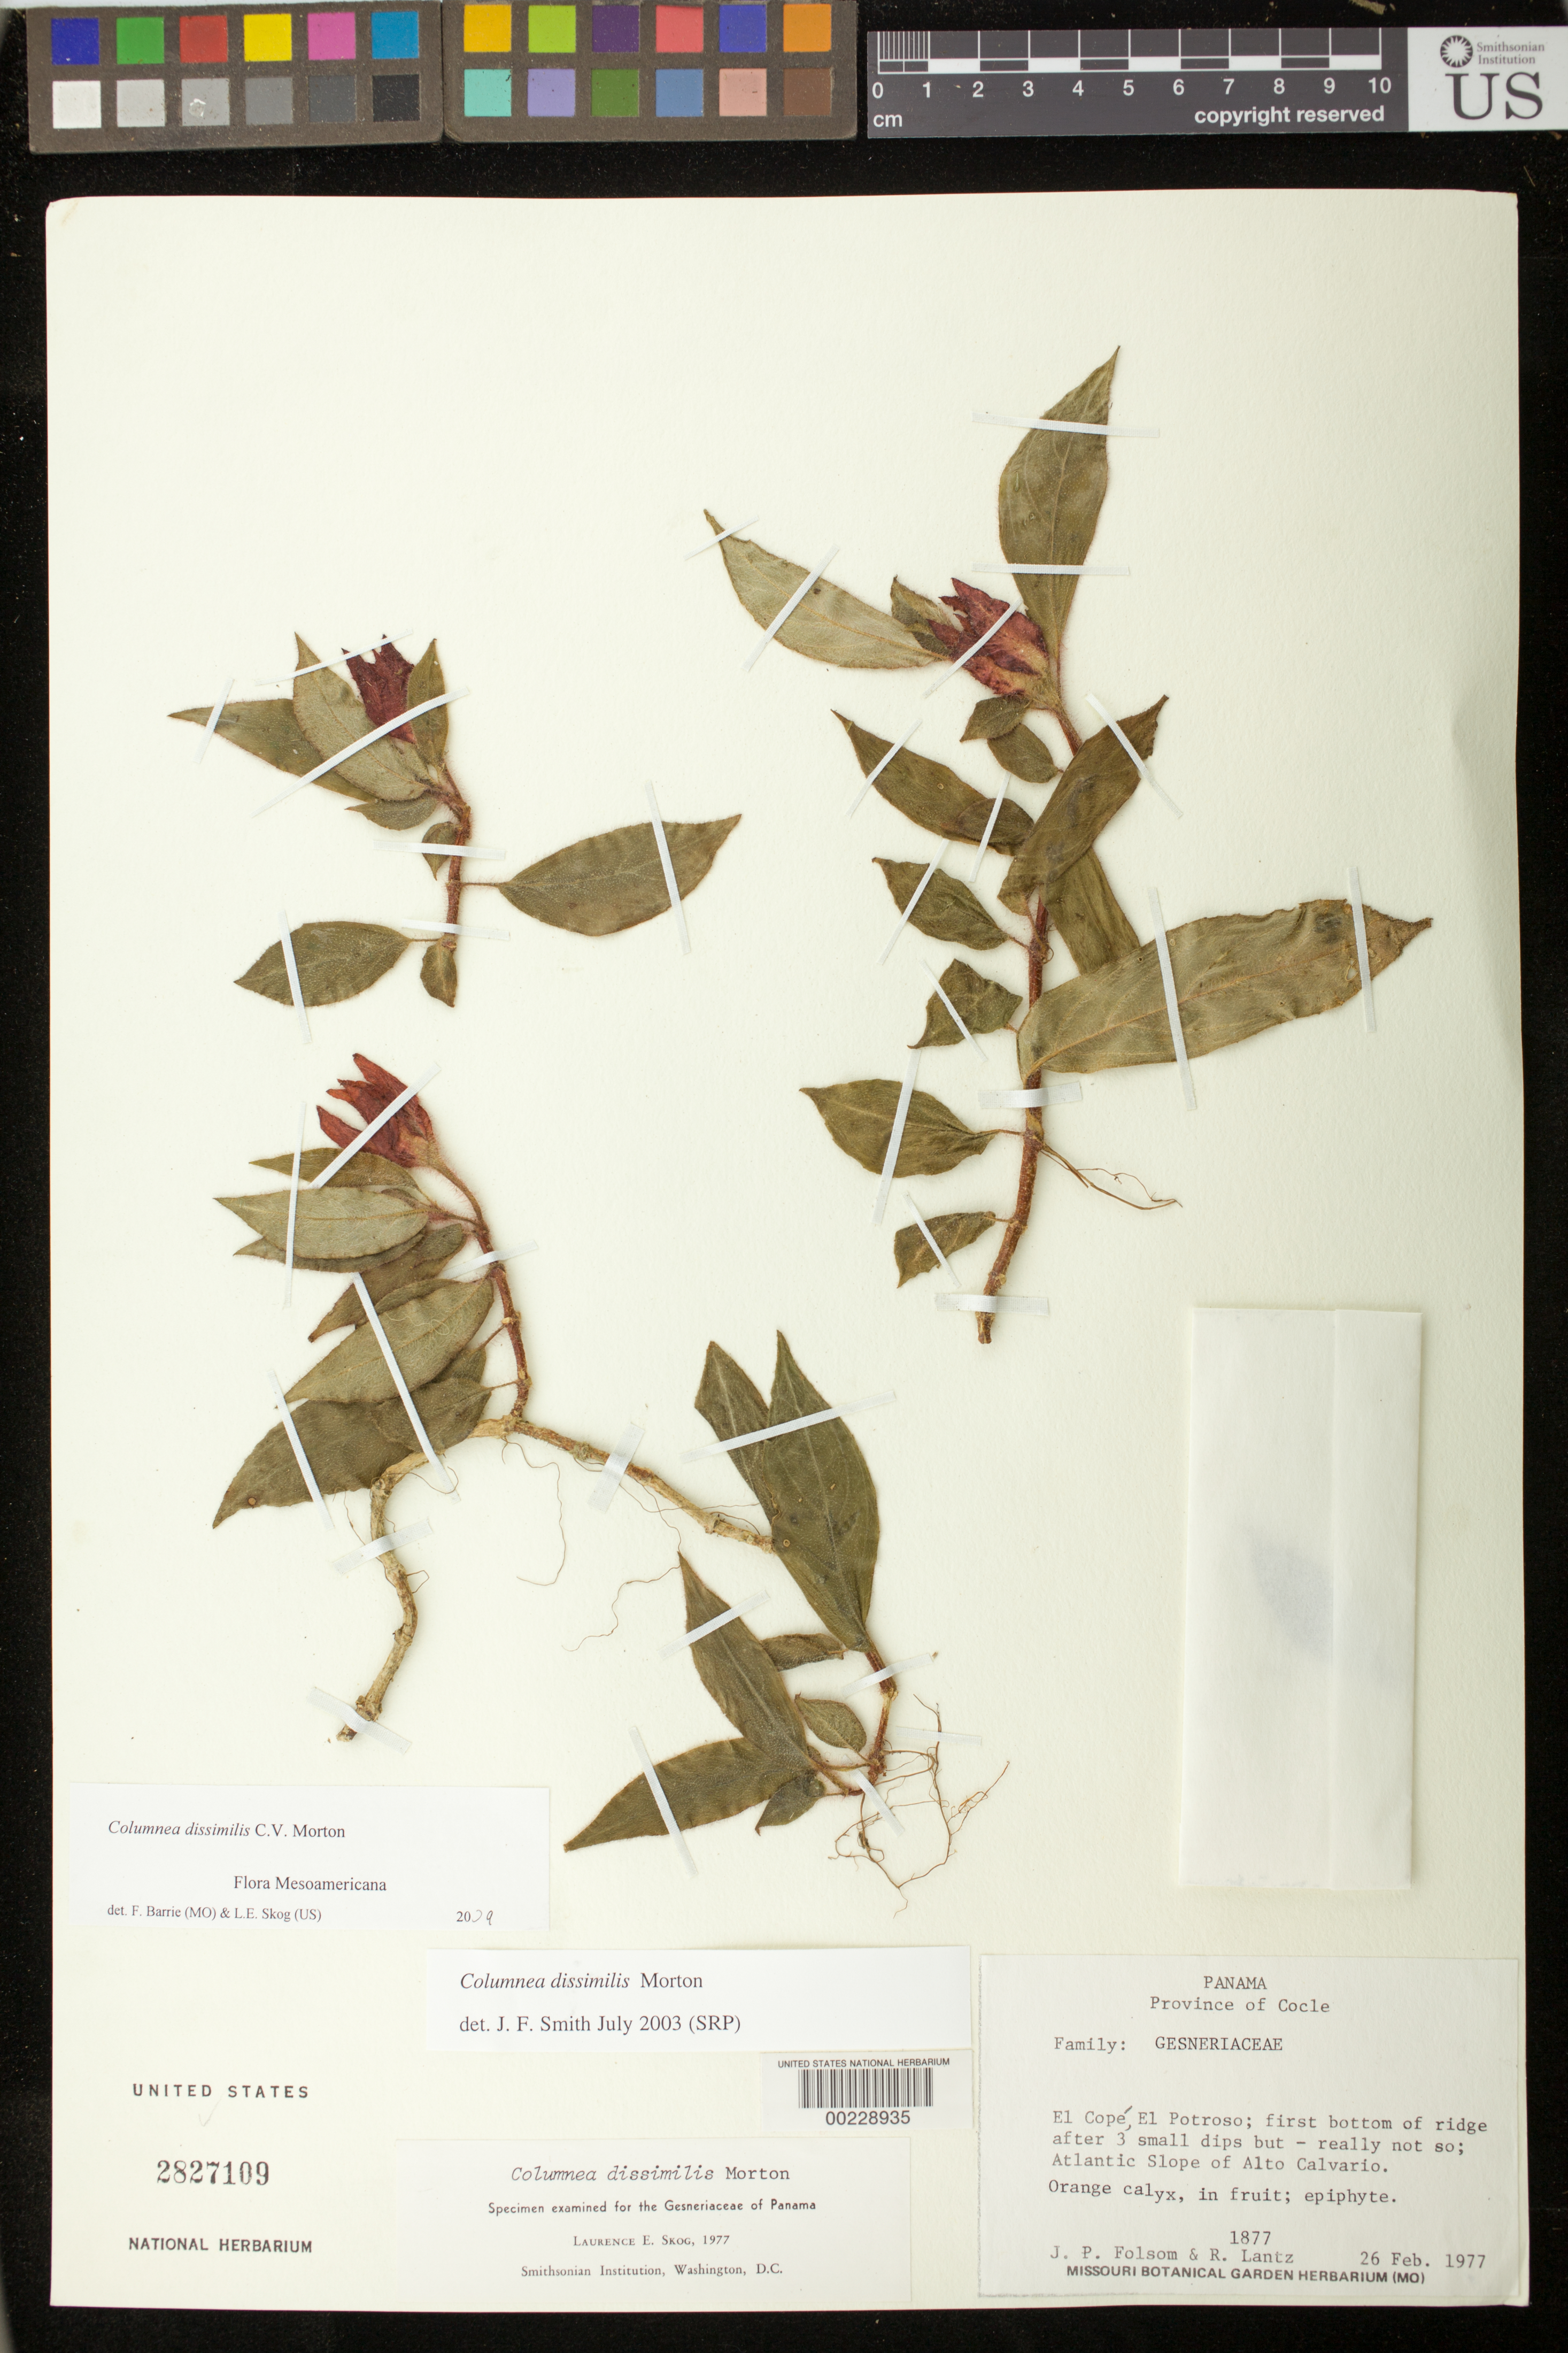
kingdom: Plantae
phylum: Tracheophyta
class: Magnoliopsida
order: Lamiales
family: Gesneriaceae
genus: Columnea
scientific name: Columnea dissimilis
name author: C.V. Morton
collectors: J. P. Folsom & R. Lantz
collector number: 1877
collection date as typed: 26 Feb 1977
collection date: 1977-02-26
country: Panama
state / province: Coclé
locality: El Cope, El Potroso, first bottom of ridge after 3 small dips but really not so, Atlantic slope of Alto Calvario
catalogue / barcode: US 2827109